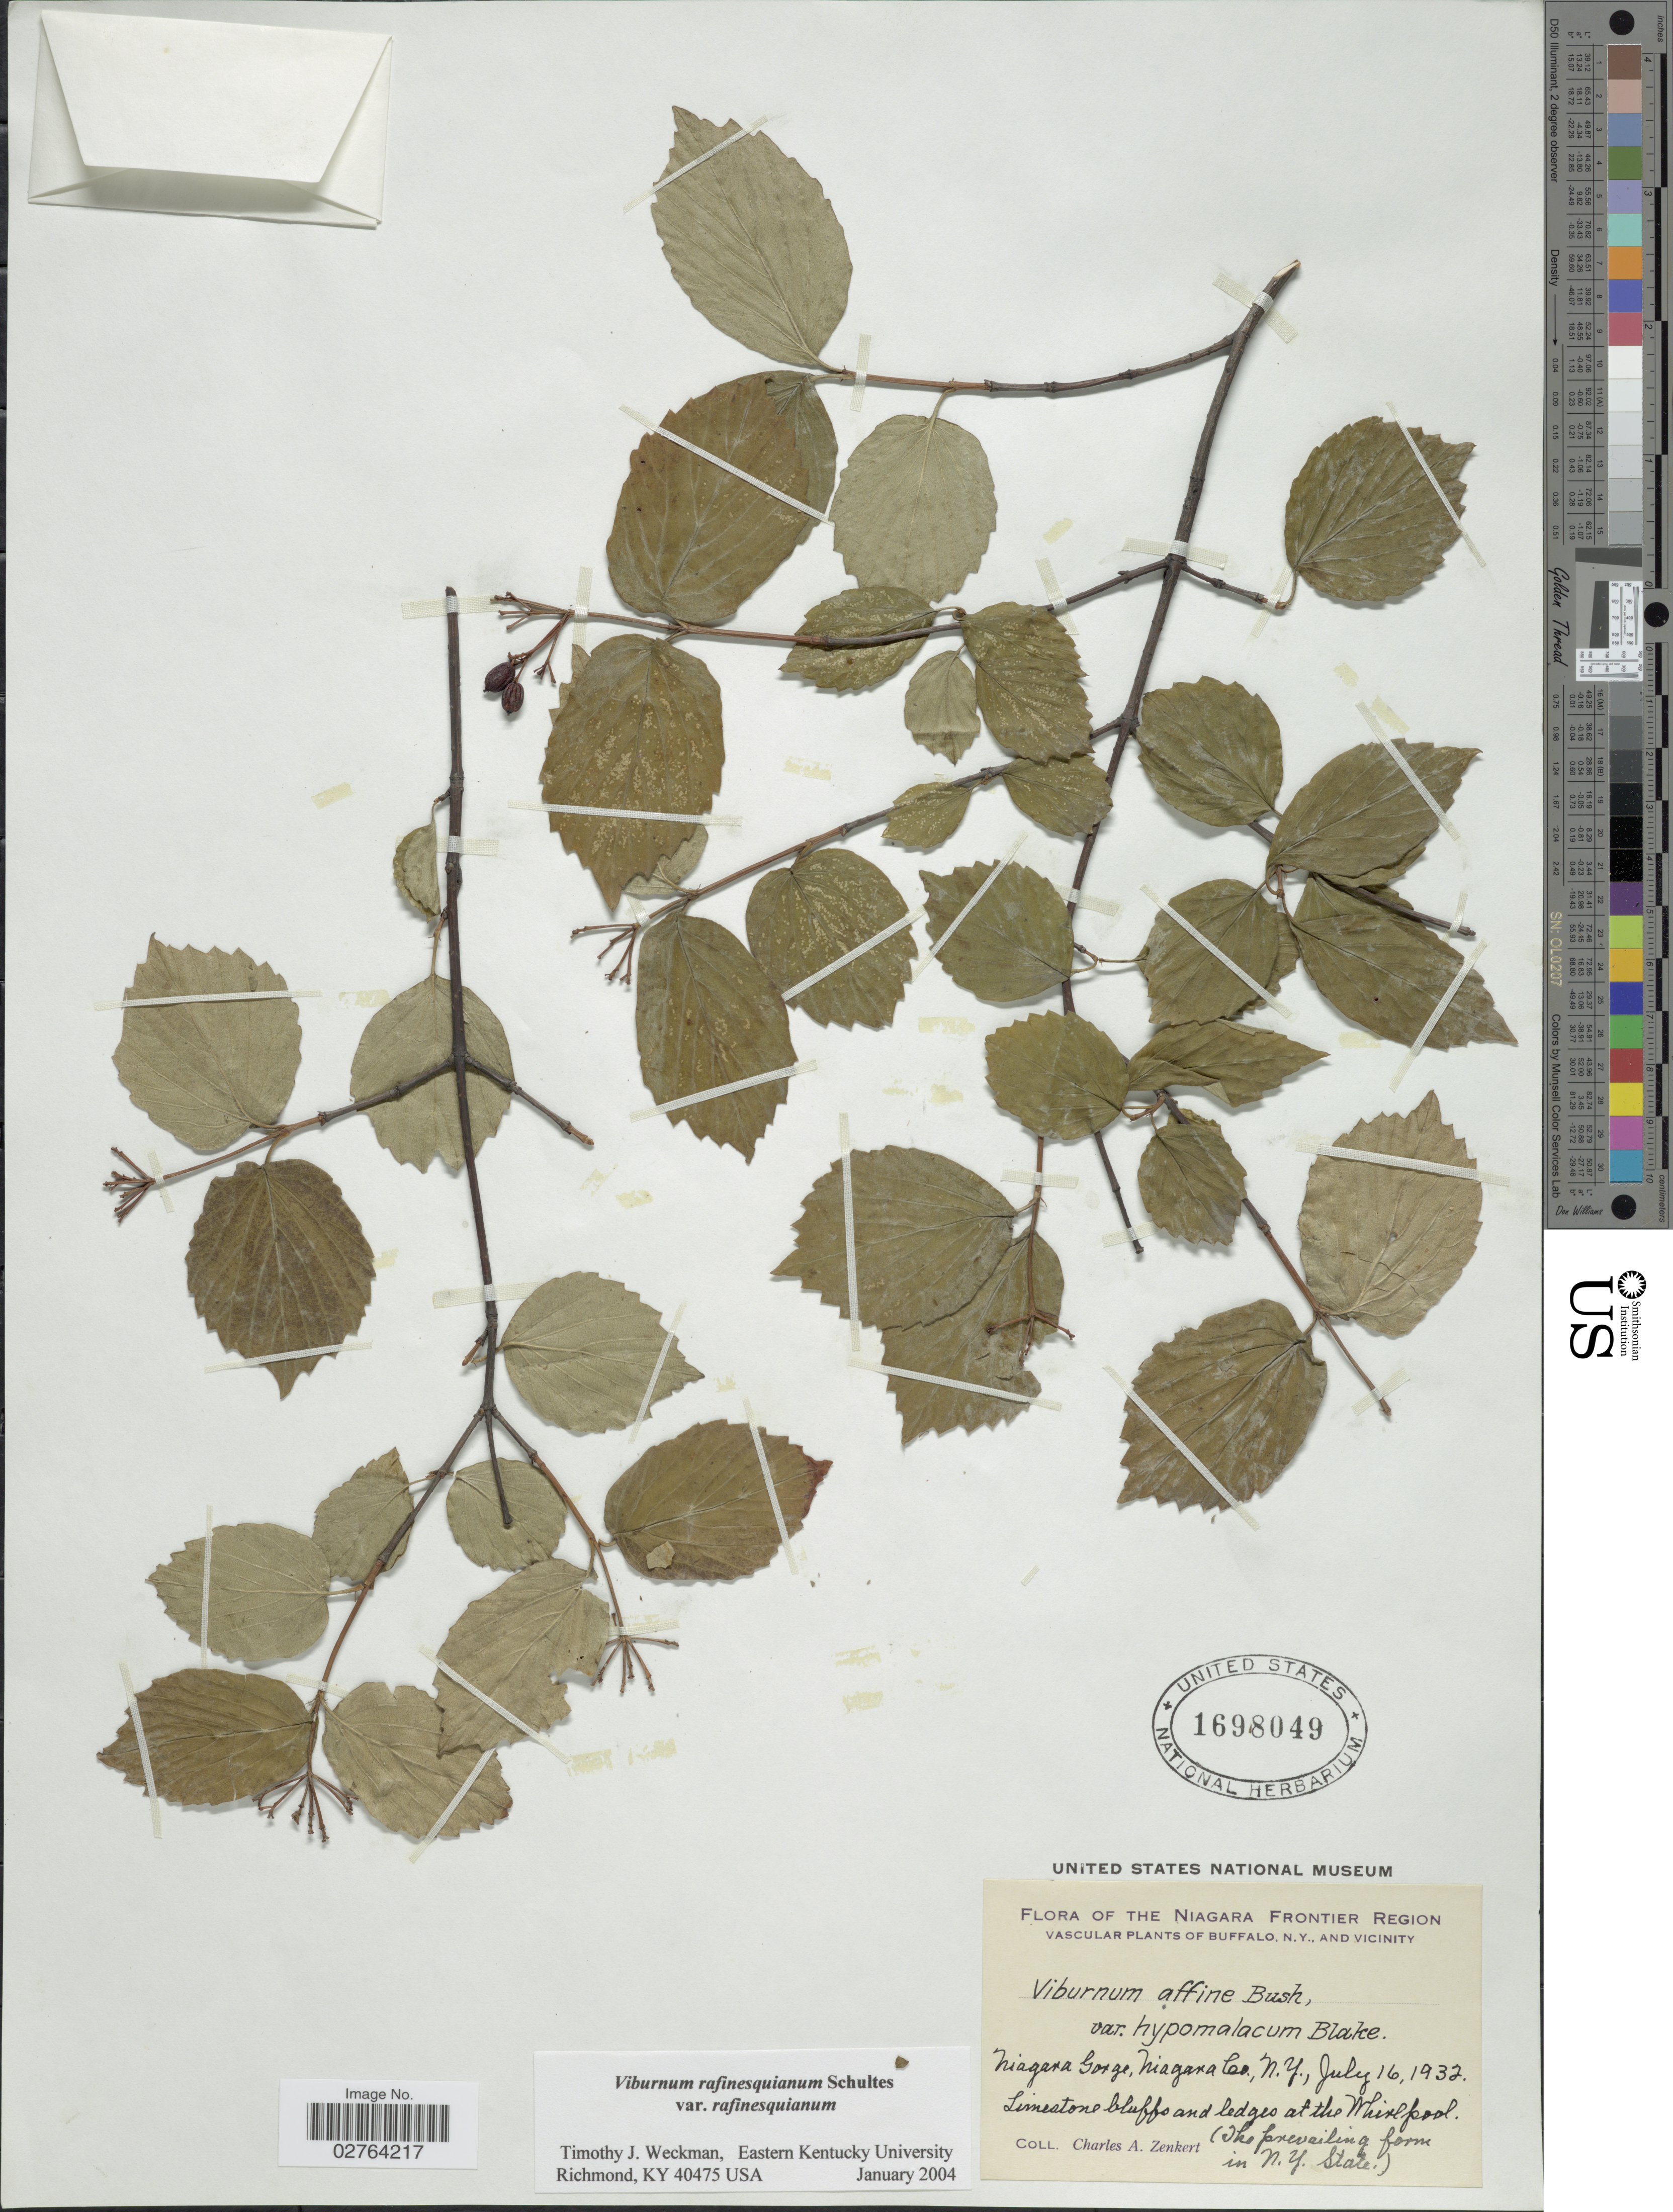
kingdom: Plantae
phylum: Tracheophyta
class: Magnoliopsida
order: Dipsacales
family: Viburnaceae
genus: Viburnum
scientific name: Viburnum rafinesqueanum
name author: Schult.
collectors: C. Zenkert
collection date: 1932-07-16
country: United States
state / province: New York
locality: Niagara Frontier Region, Buffalo, N. Y., and Vicinity, Niagara Gorge, Niagara Co., N. Y., Limestone bluffs and ledges at the Whirlpool.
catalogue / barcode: US 1698049